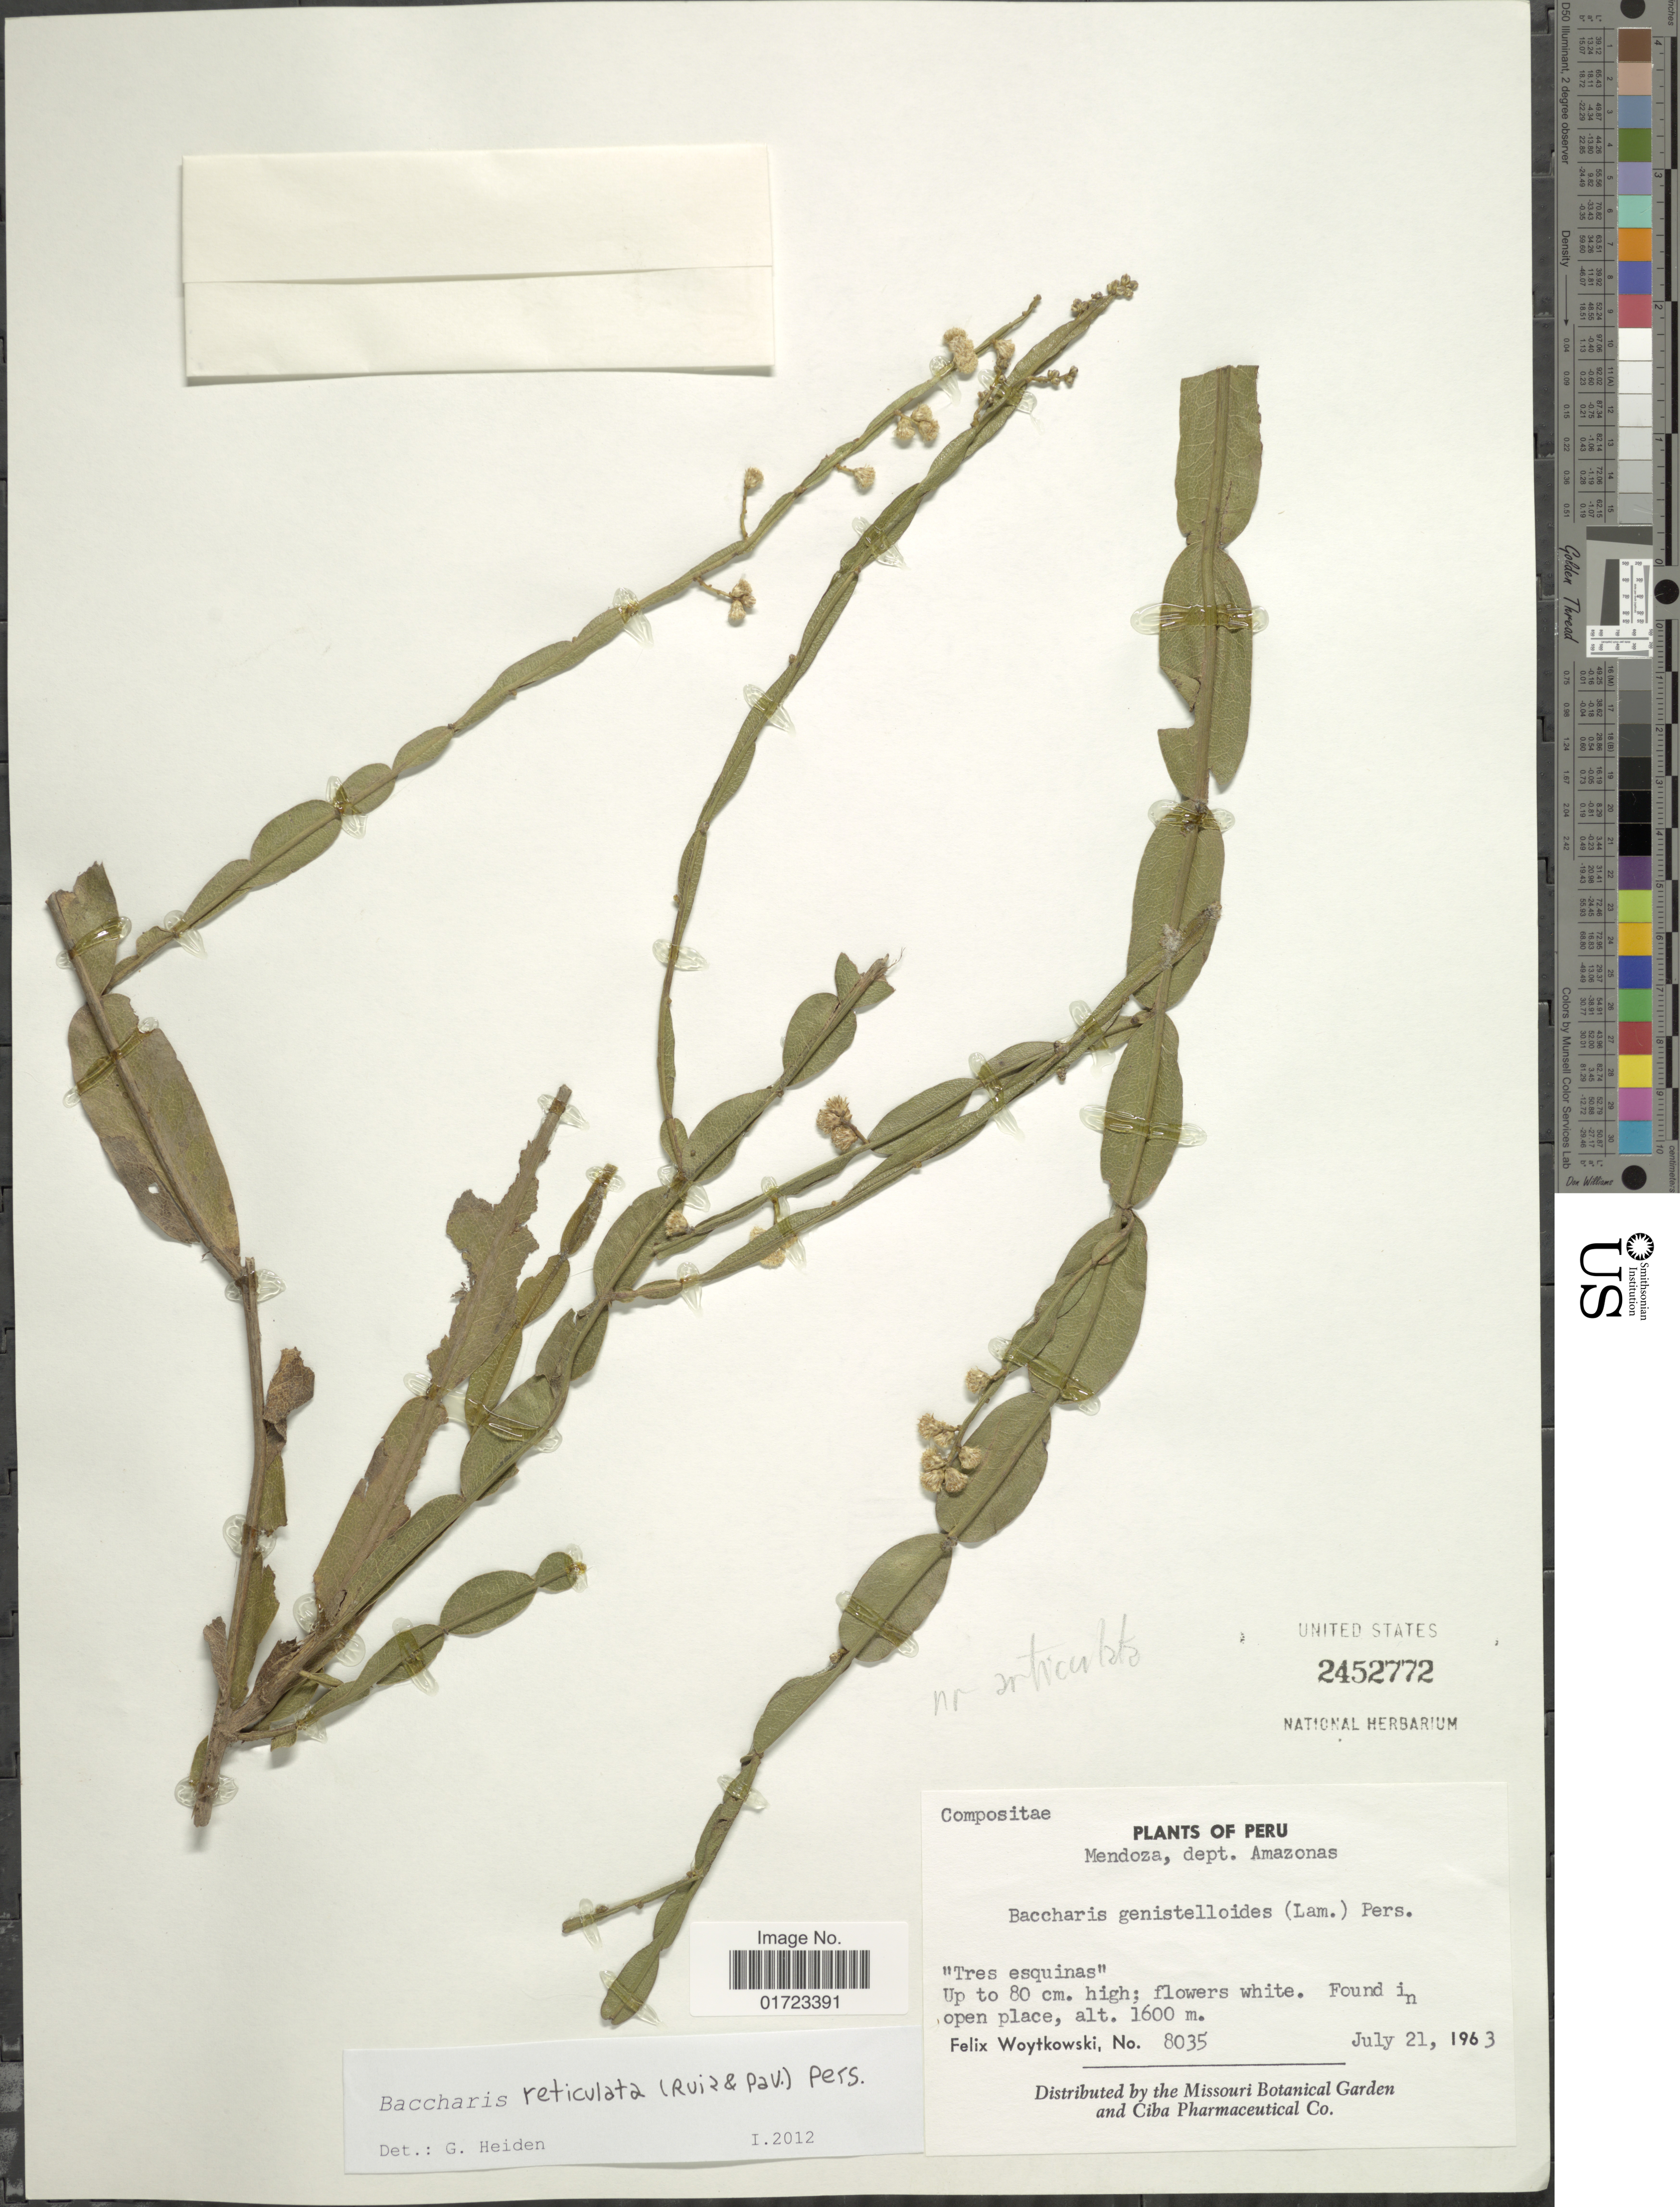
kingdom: Plantae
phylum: Tracheophyta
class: Magnoliopsida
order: Asterales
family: Asteraceae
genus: Baccharis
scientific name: Baccharis reticulata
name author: (Ruiz & Pav.) Pers.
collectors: F. Woytkowski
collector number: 8035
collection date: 1963-07-21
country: Peru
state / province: Amazonas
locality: Mendoza, dept. Amazonas, Found in open place.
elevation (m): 1600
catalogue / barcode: US 2452772